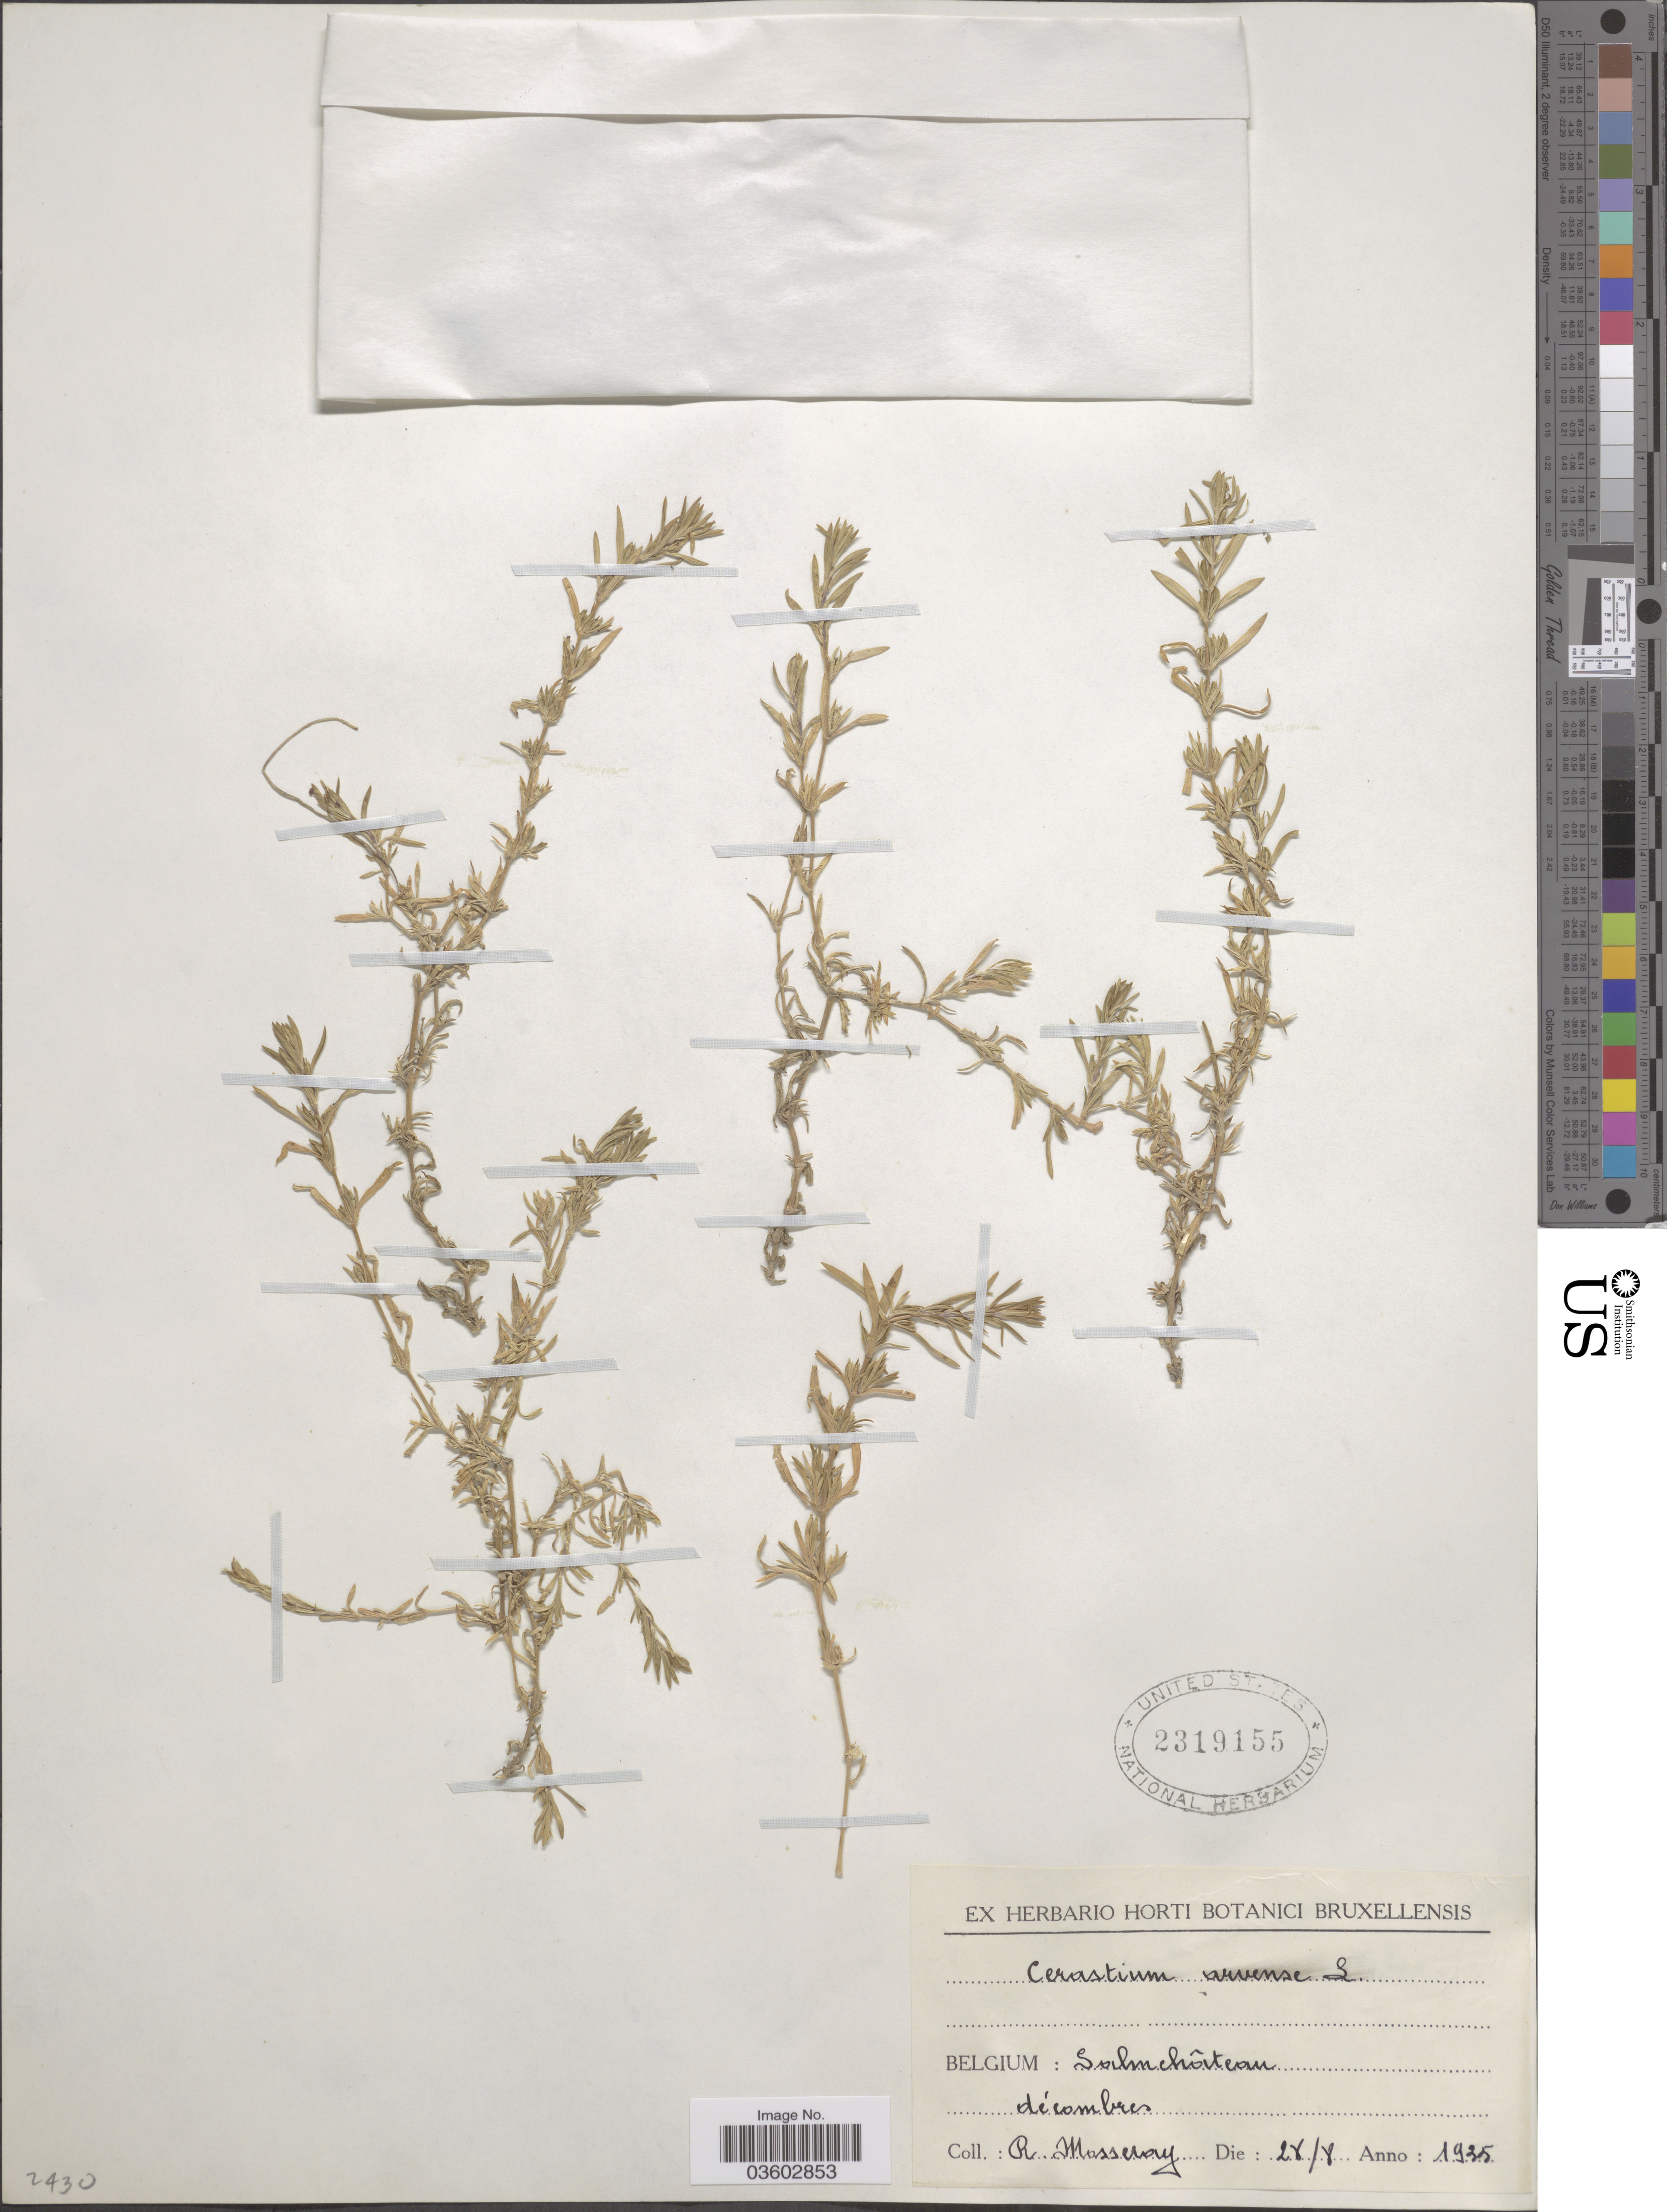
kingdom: Plantae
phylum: Tracheophyta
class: Magnoliopsida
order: Caryophyllales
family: Caryophyllaceae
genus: Cerastium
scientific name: Cerastium arvense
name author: L.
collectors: R. Mosseray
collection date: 1935-08-28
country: Belgium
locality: Salmchateau décombres.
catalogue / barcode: US 2319155